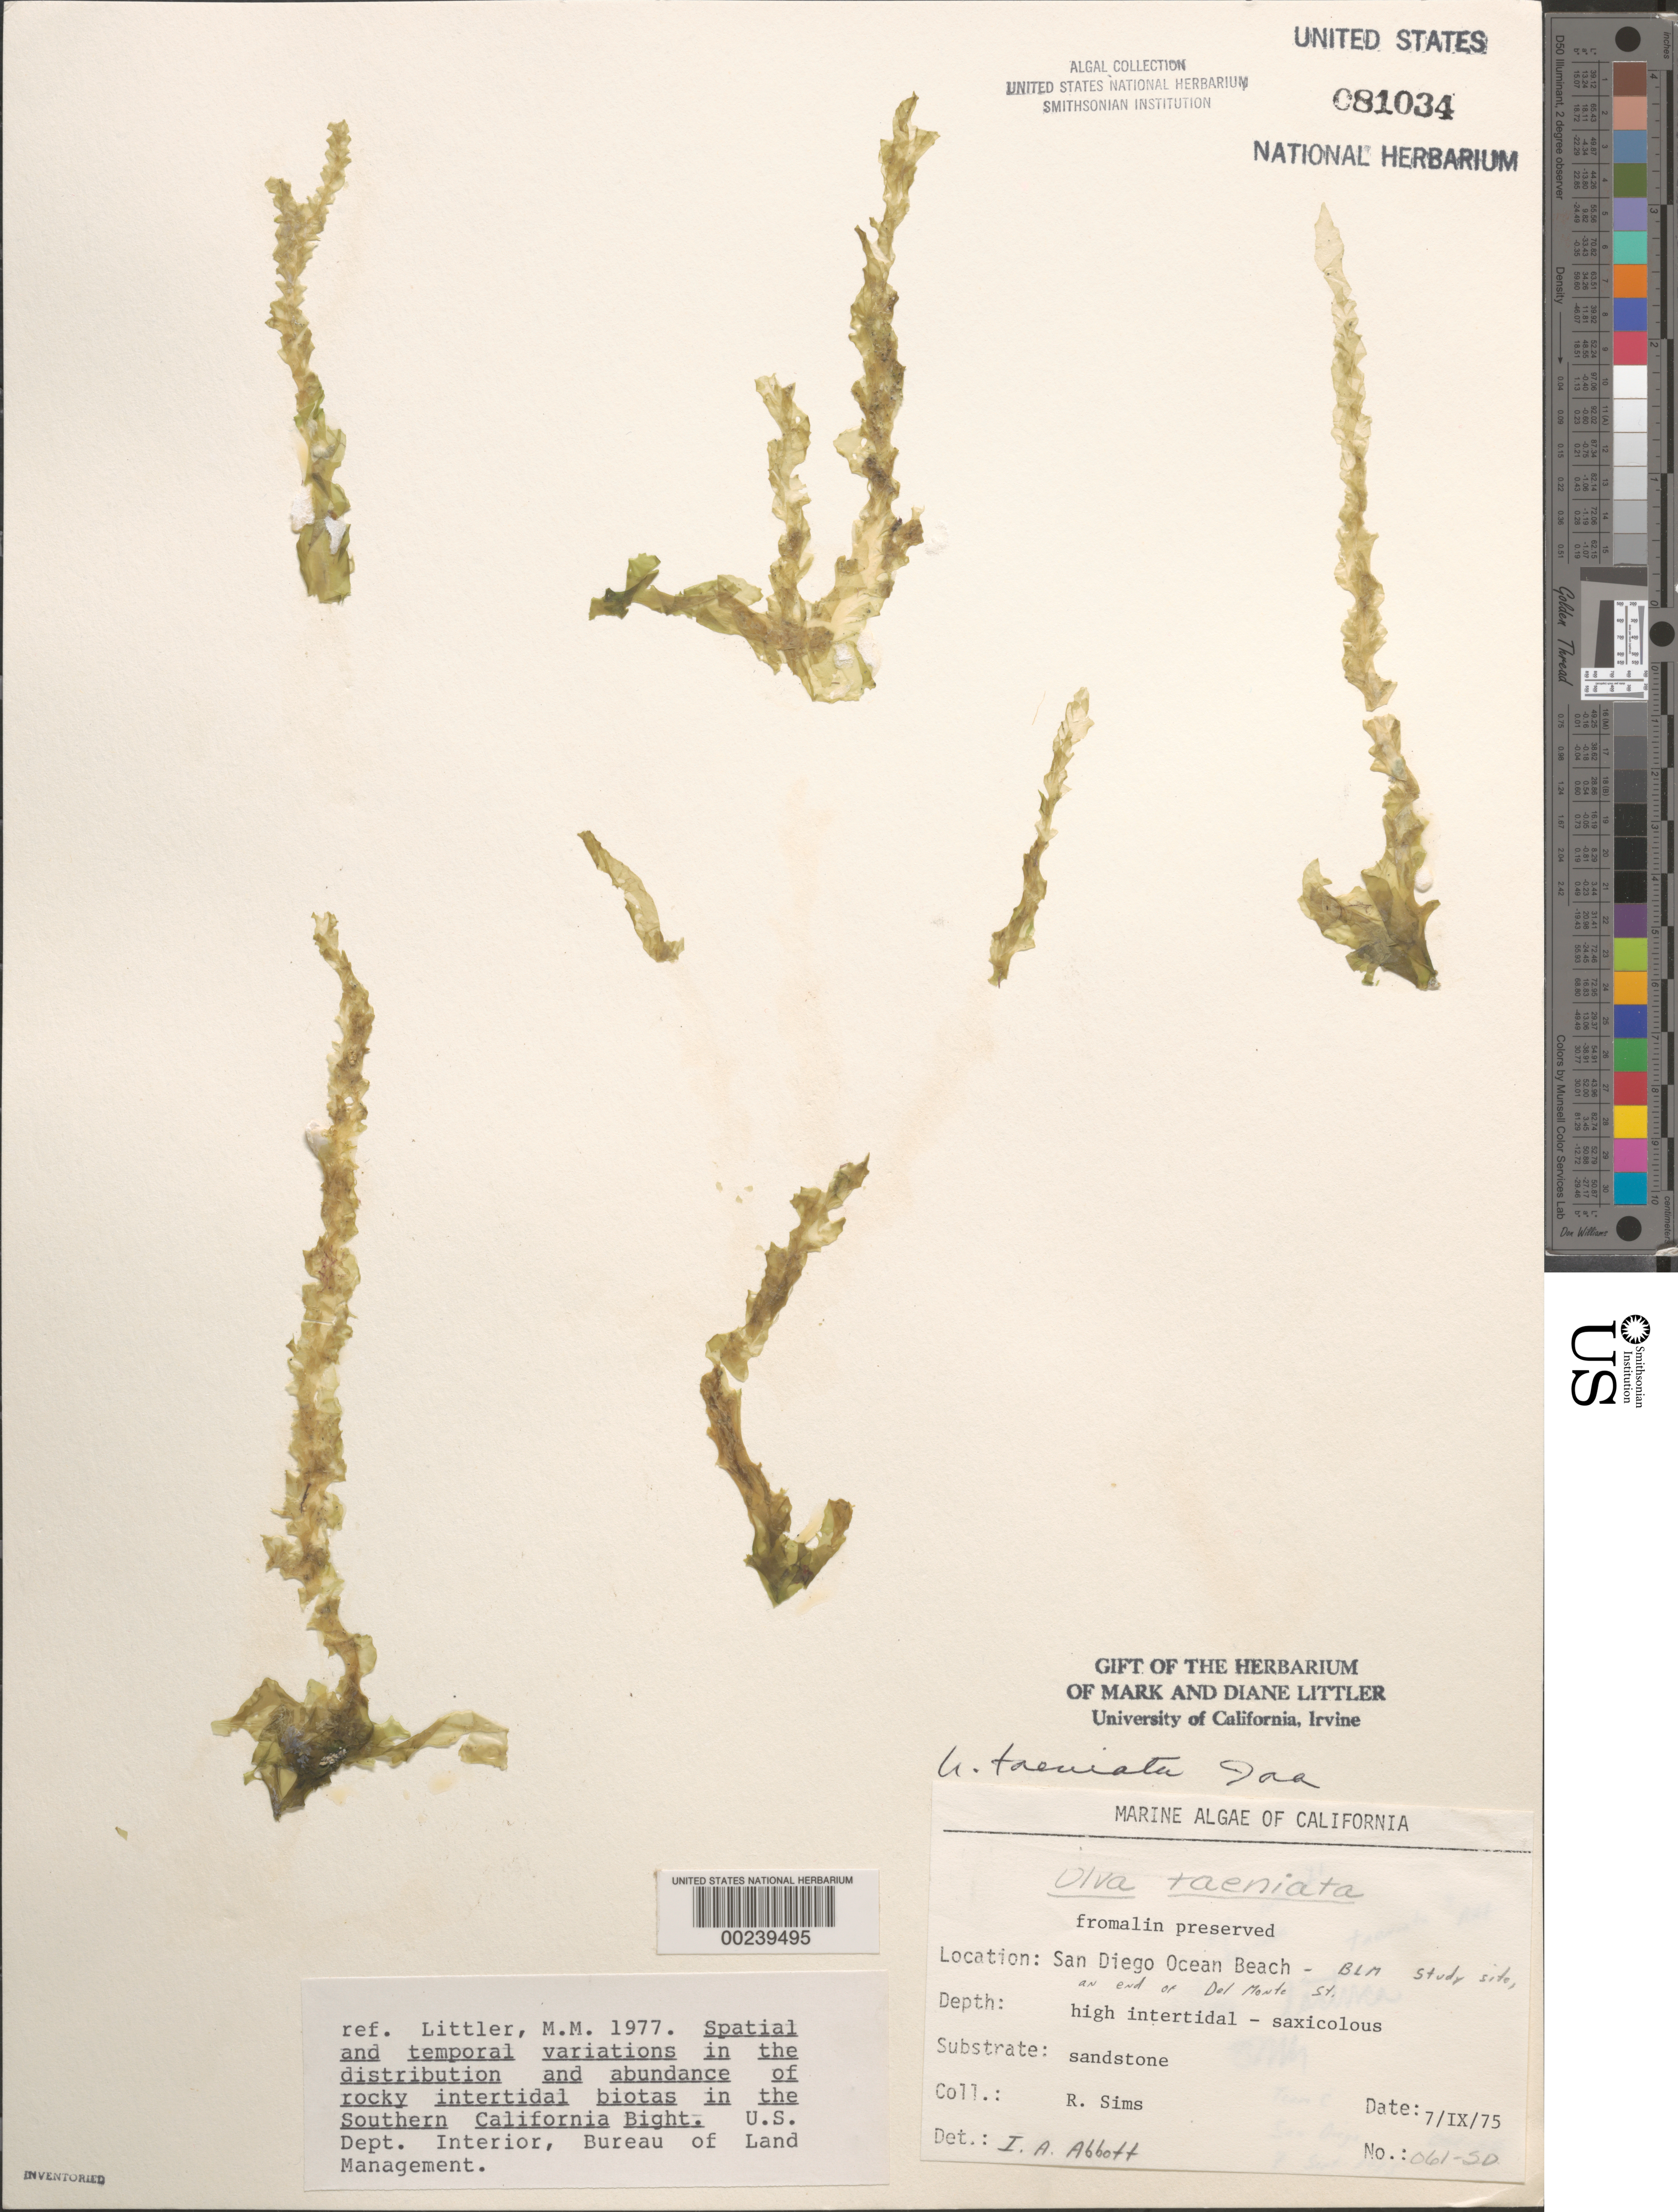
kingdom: Plantae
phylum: Chlorophyta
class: Ulvophyceae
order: Ulvales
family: Ulvaceae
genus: Ulva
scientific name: Ulva taeniata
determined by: Abbott, Isabella A.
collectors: R. H. Sims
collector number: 061-sd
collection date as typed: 07 Sep 1975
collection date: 1975-09-07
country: United States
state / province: California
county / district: San Diego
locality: End of Del Monte Street, Ocean Beach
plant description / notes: BLM-SOCALBIGHT Rocky Intertidal Survey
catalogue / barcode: US 81034